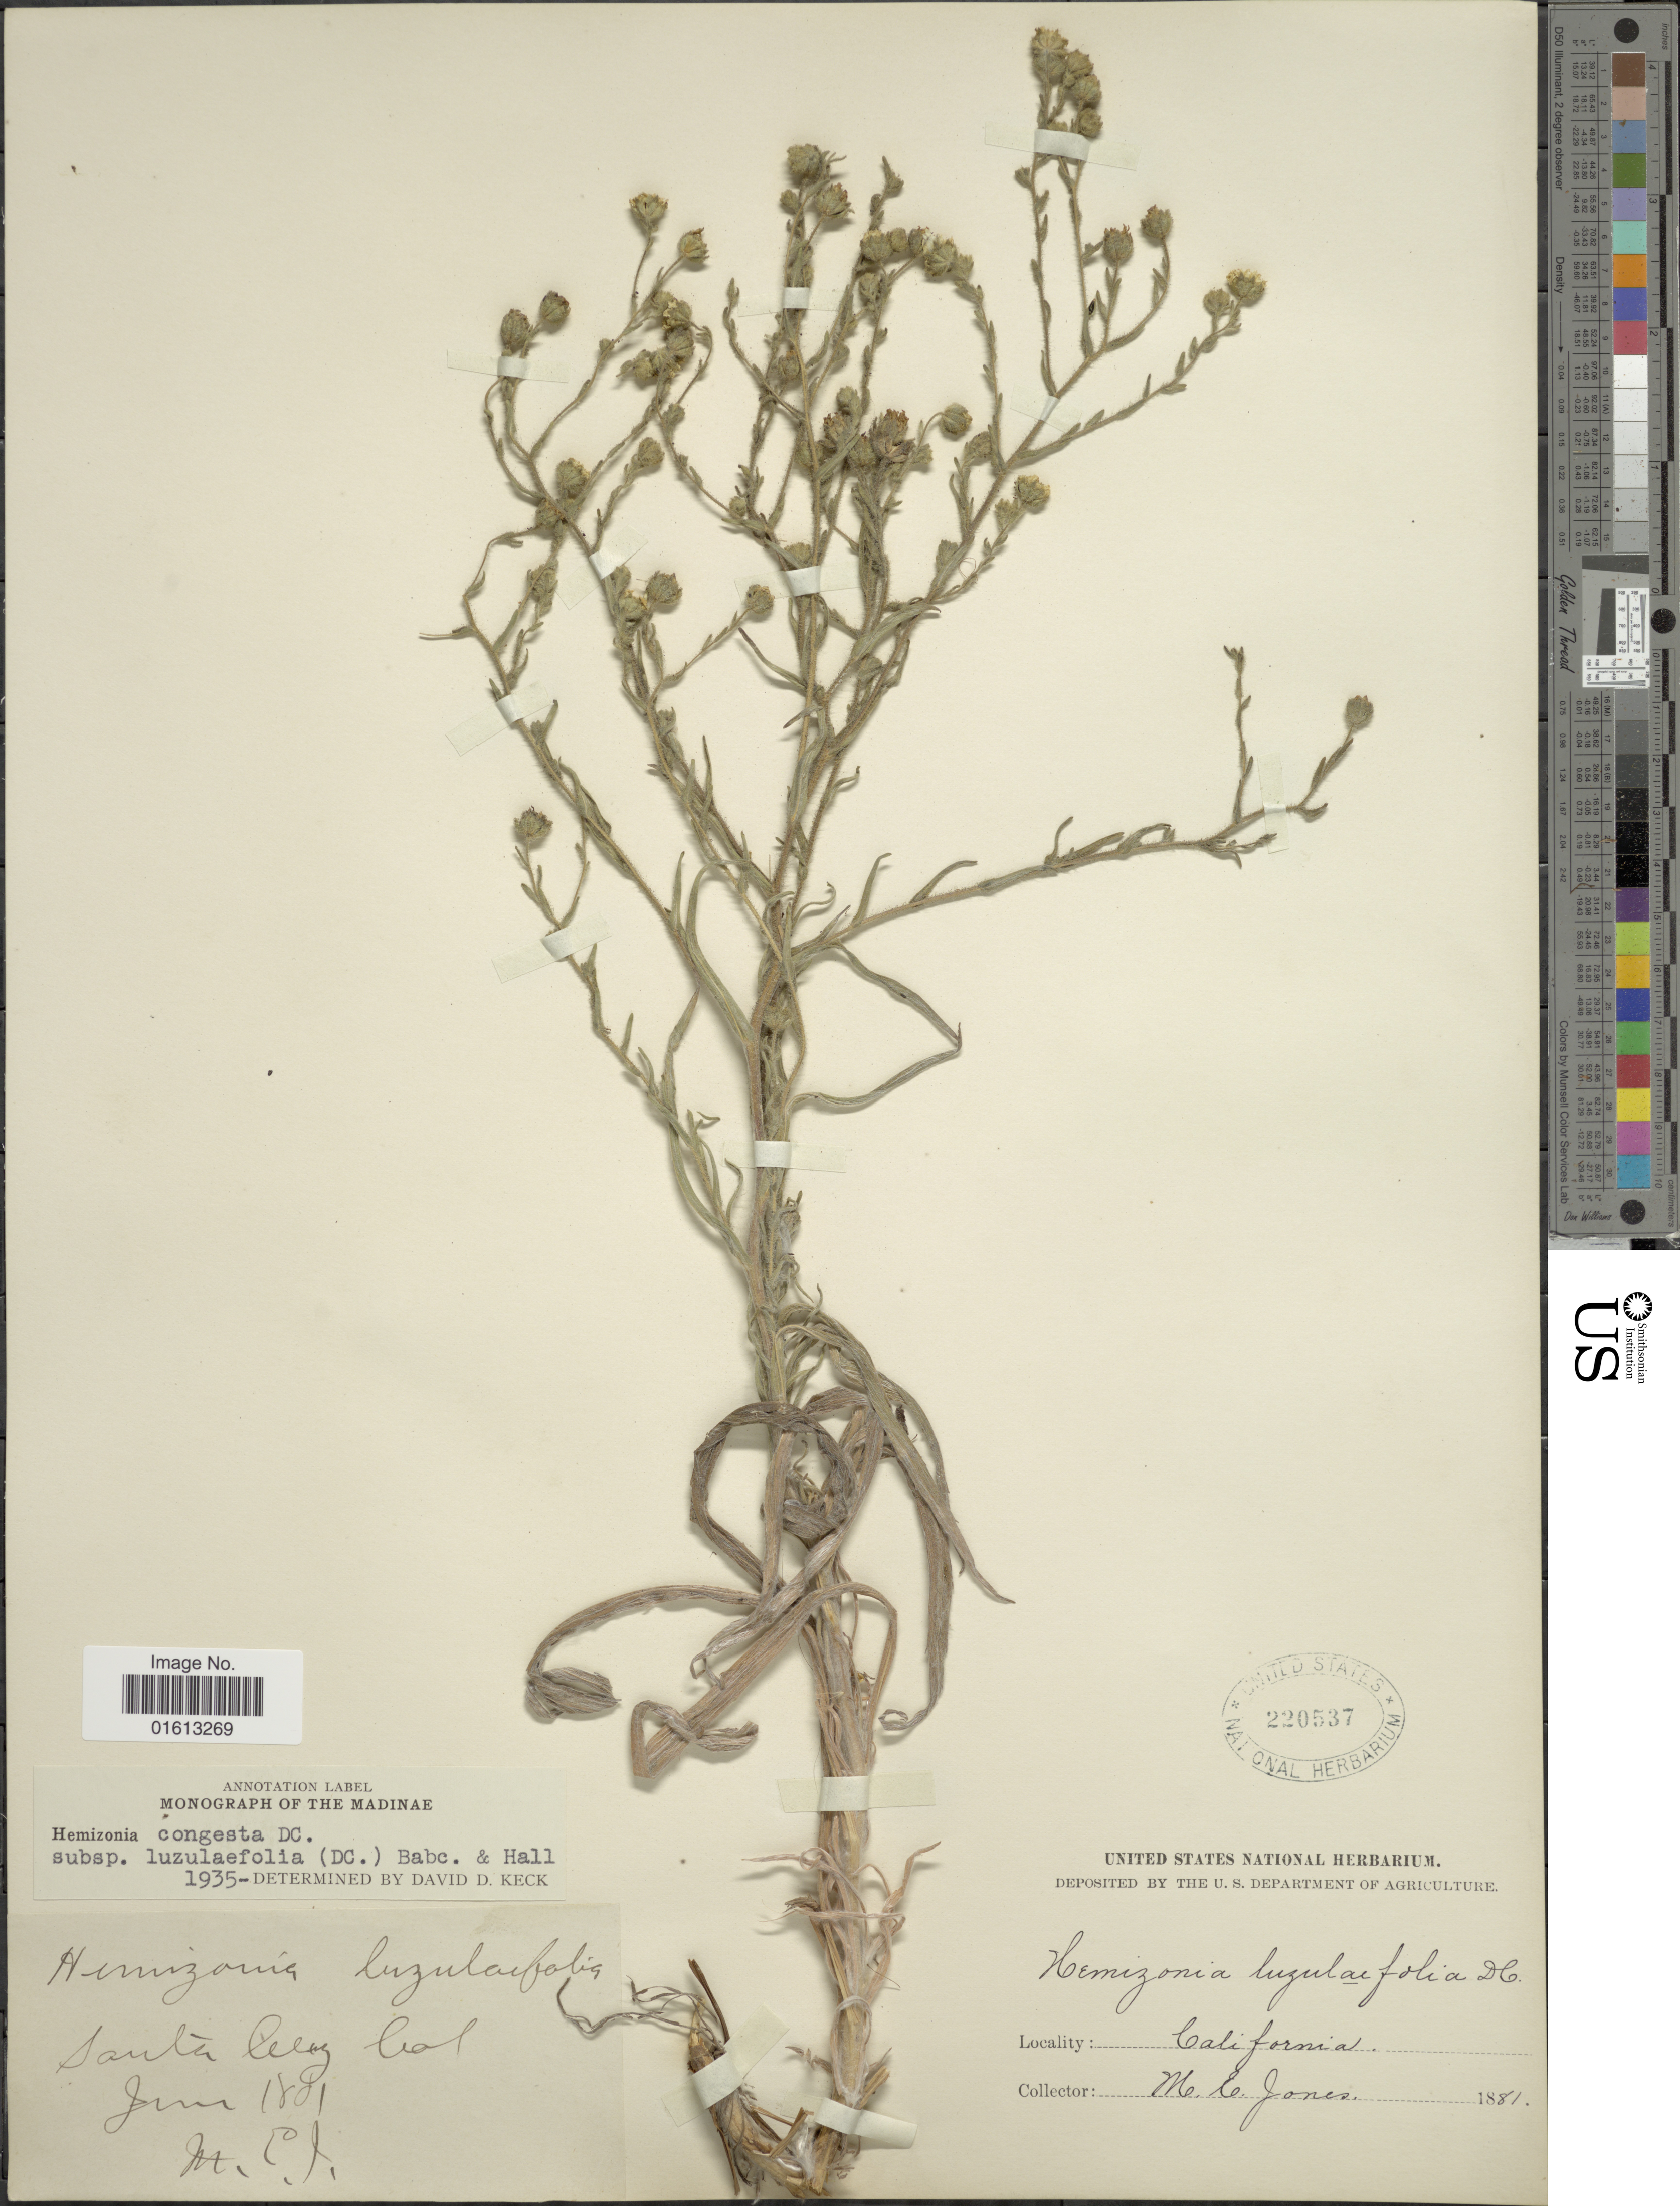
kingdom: Plantae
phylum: Tracheophyta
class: Magnoliopsida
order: Asterales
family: Asteraceae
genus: Hemizonia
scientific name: Hemizonia congesta subsp. luzulaefolia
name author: (DC.) Babc. & H.M. Hall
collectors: M. E. Jones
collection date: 1881-06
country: United States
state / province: California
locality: Santa Cruz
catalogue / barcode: US 220537